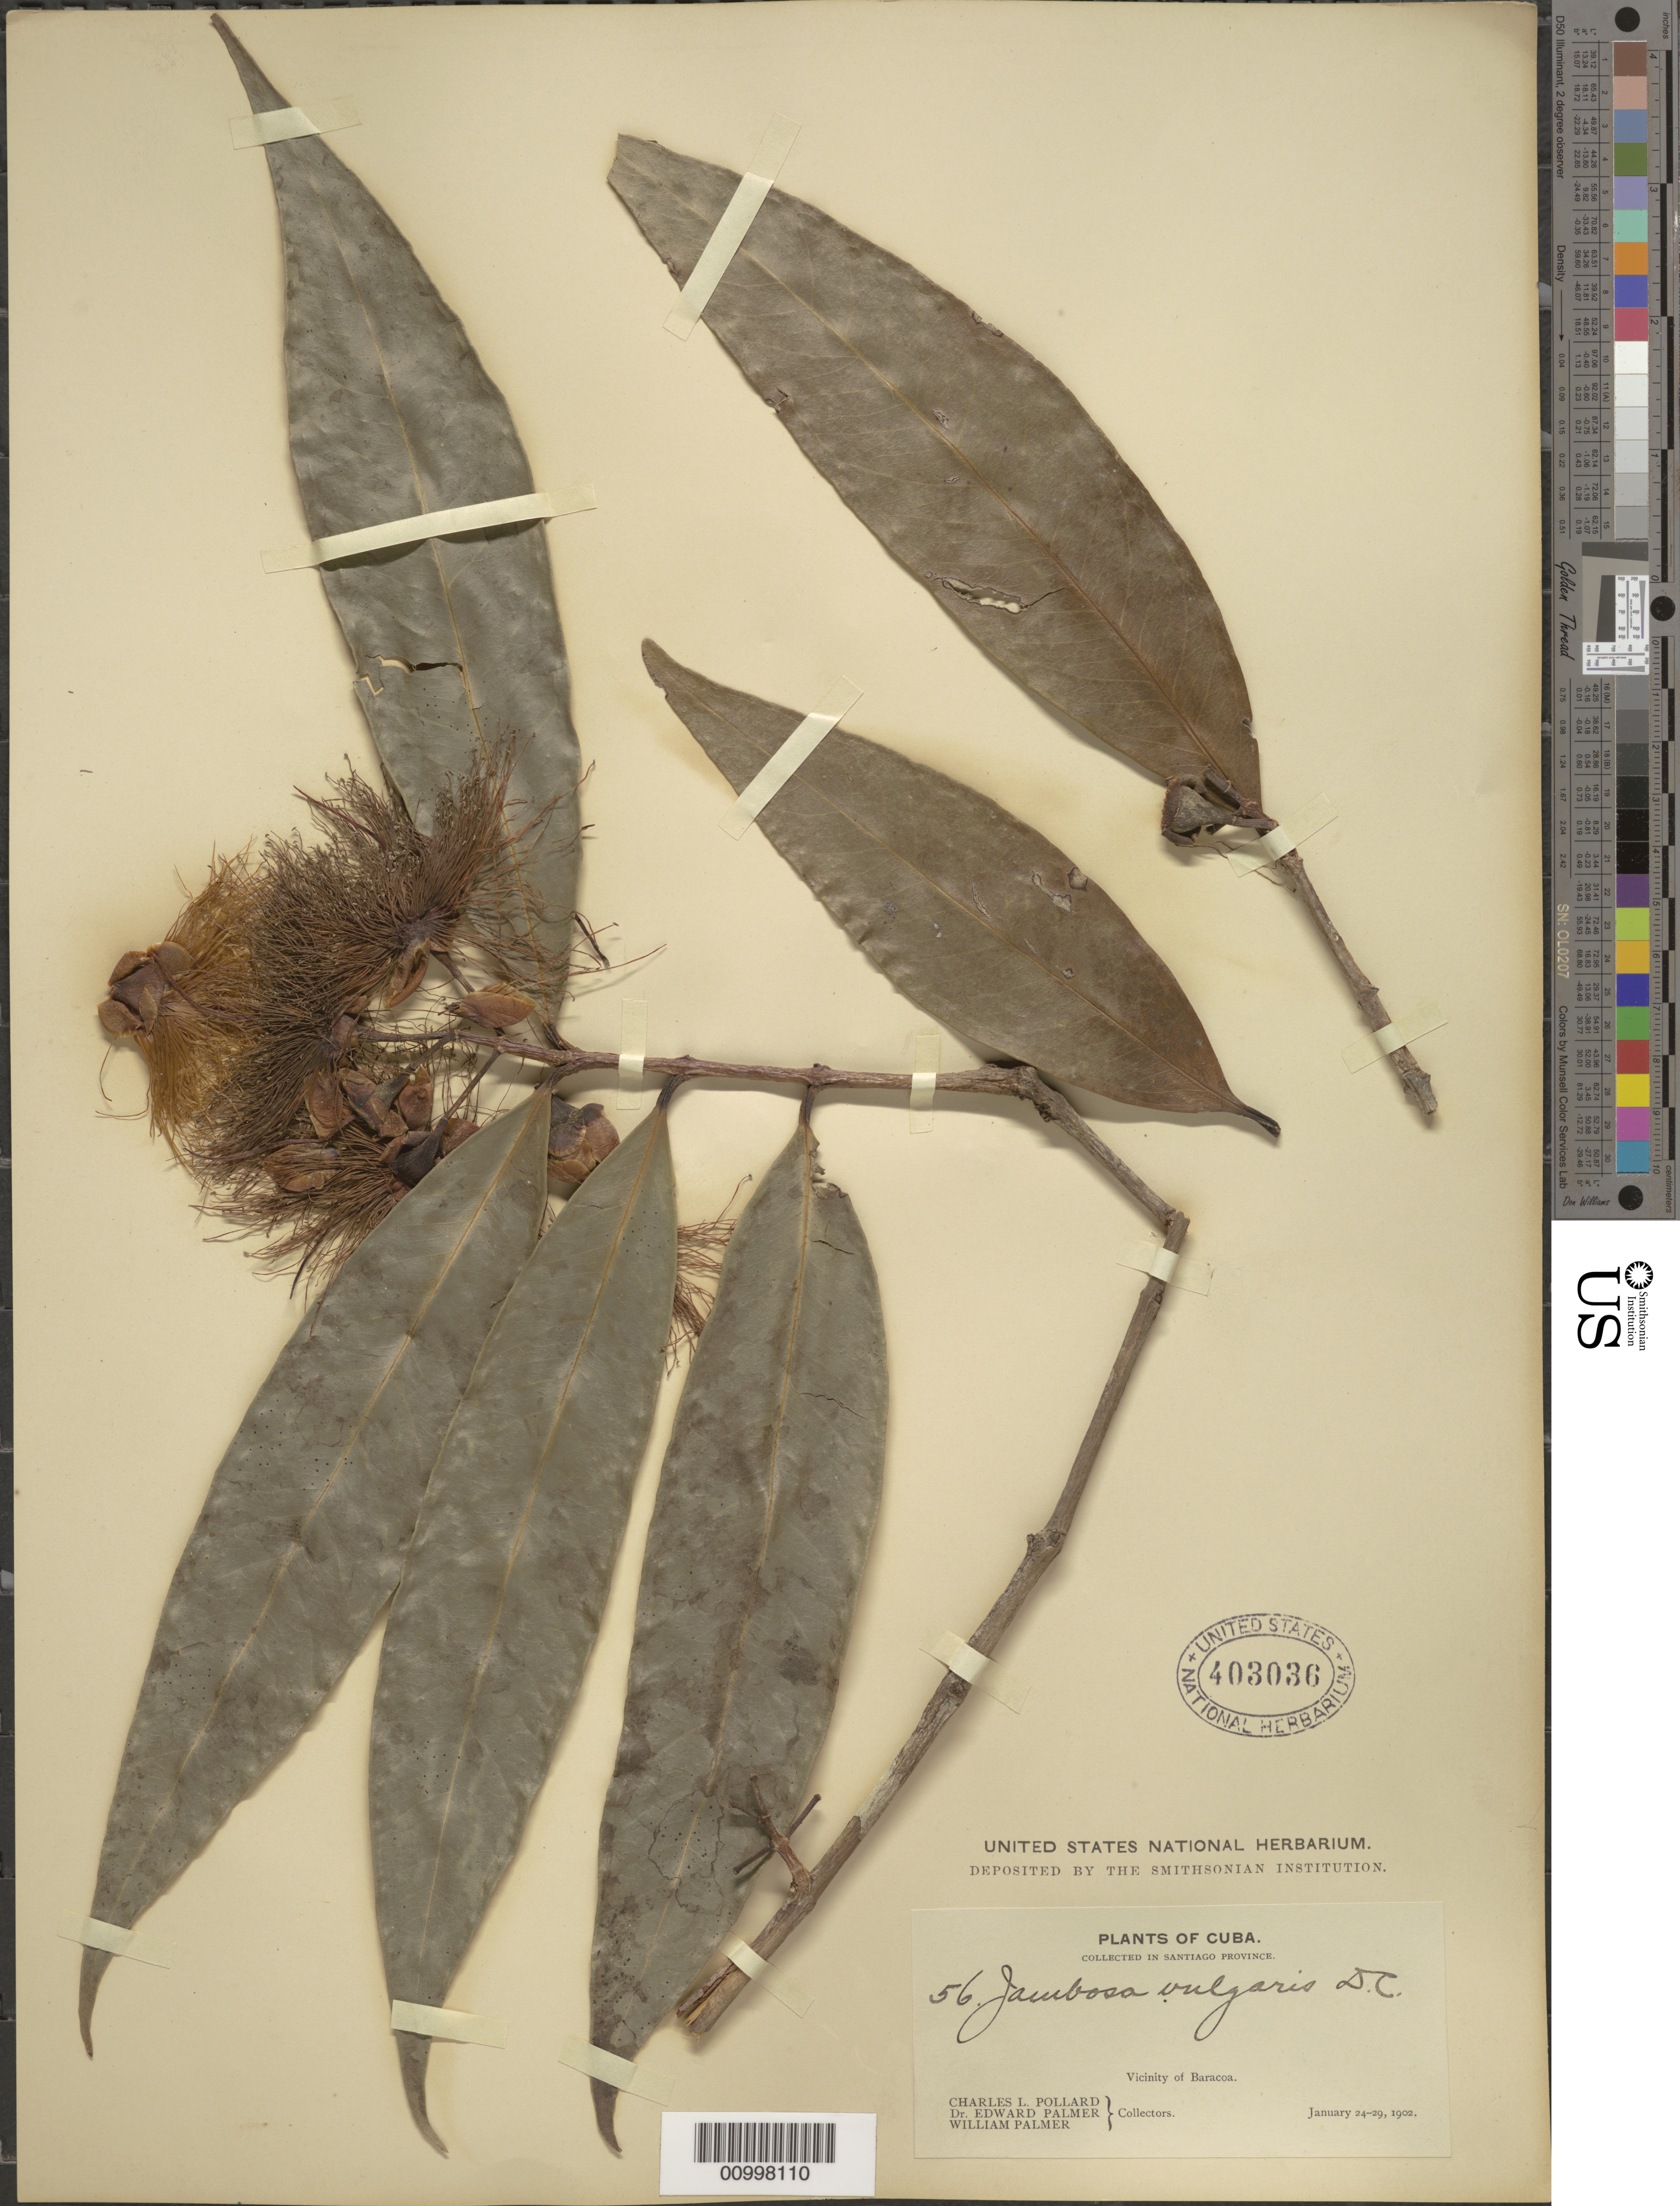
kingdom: Plantae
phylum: Tracheophyta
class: Magnoliopsida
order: Myrtales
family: Myrtaceae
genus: Syzygium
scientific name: Syzygium jambos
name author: (L.) Alston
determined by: Strong, Mark T., (BOT), Smithsonian Institution - National Museum of Natural History (UNITED STATES)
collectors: C. L. Pollard, E. Palmer & W. Palmer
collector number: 56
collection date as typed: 24 Jan 1902 to 29 Jan 1902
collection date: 1902-01-24/1902-01-29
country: Cuba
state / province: Santiago de Cuba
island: Cuba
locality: Vicinity of Baracoa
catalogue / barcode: US 403036